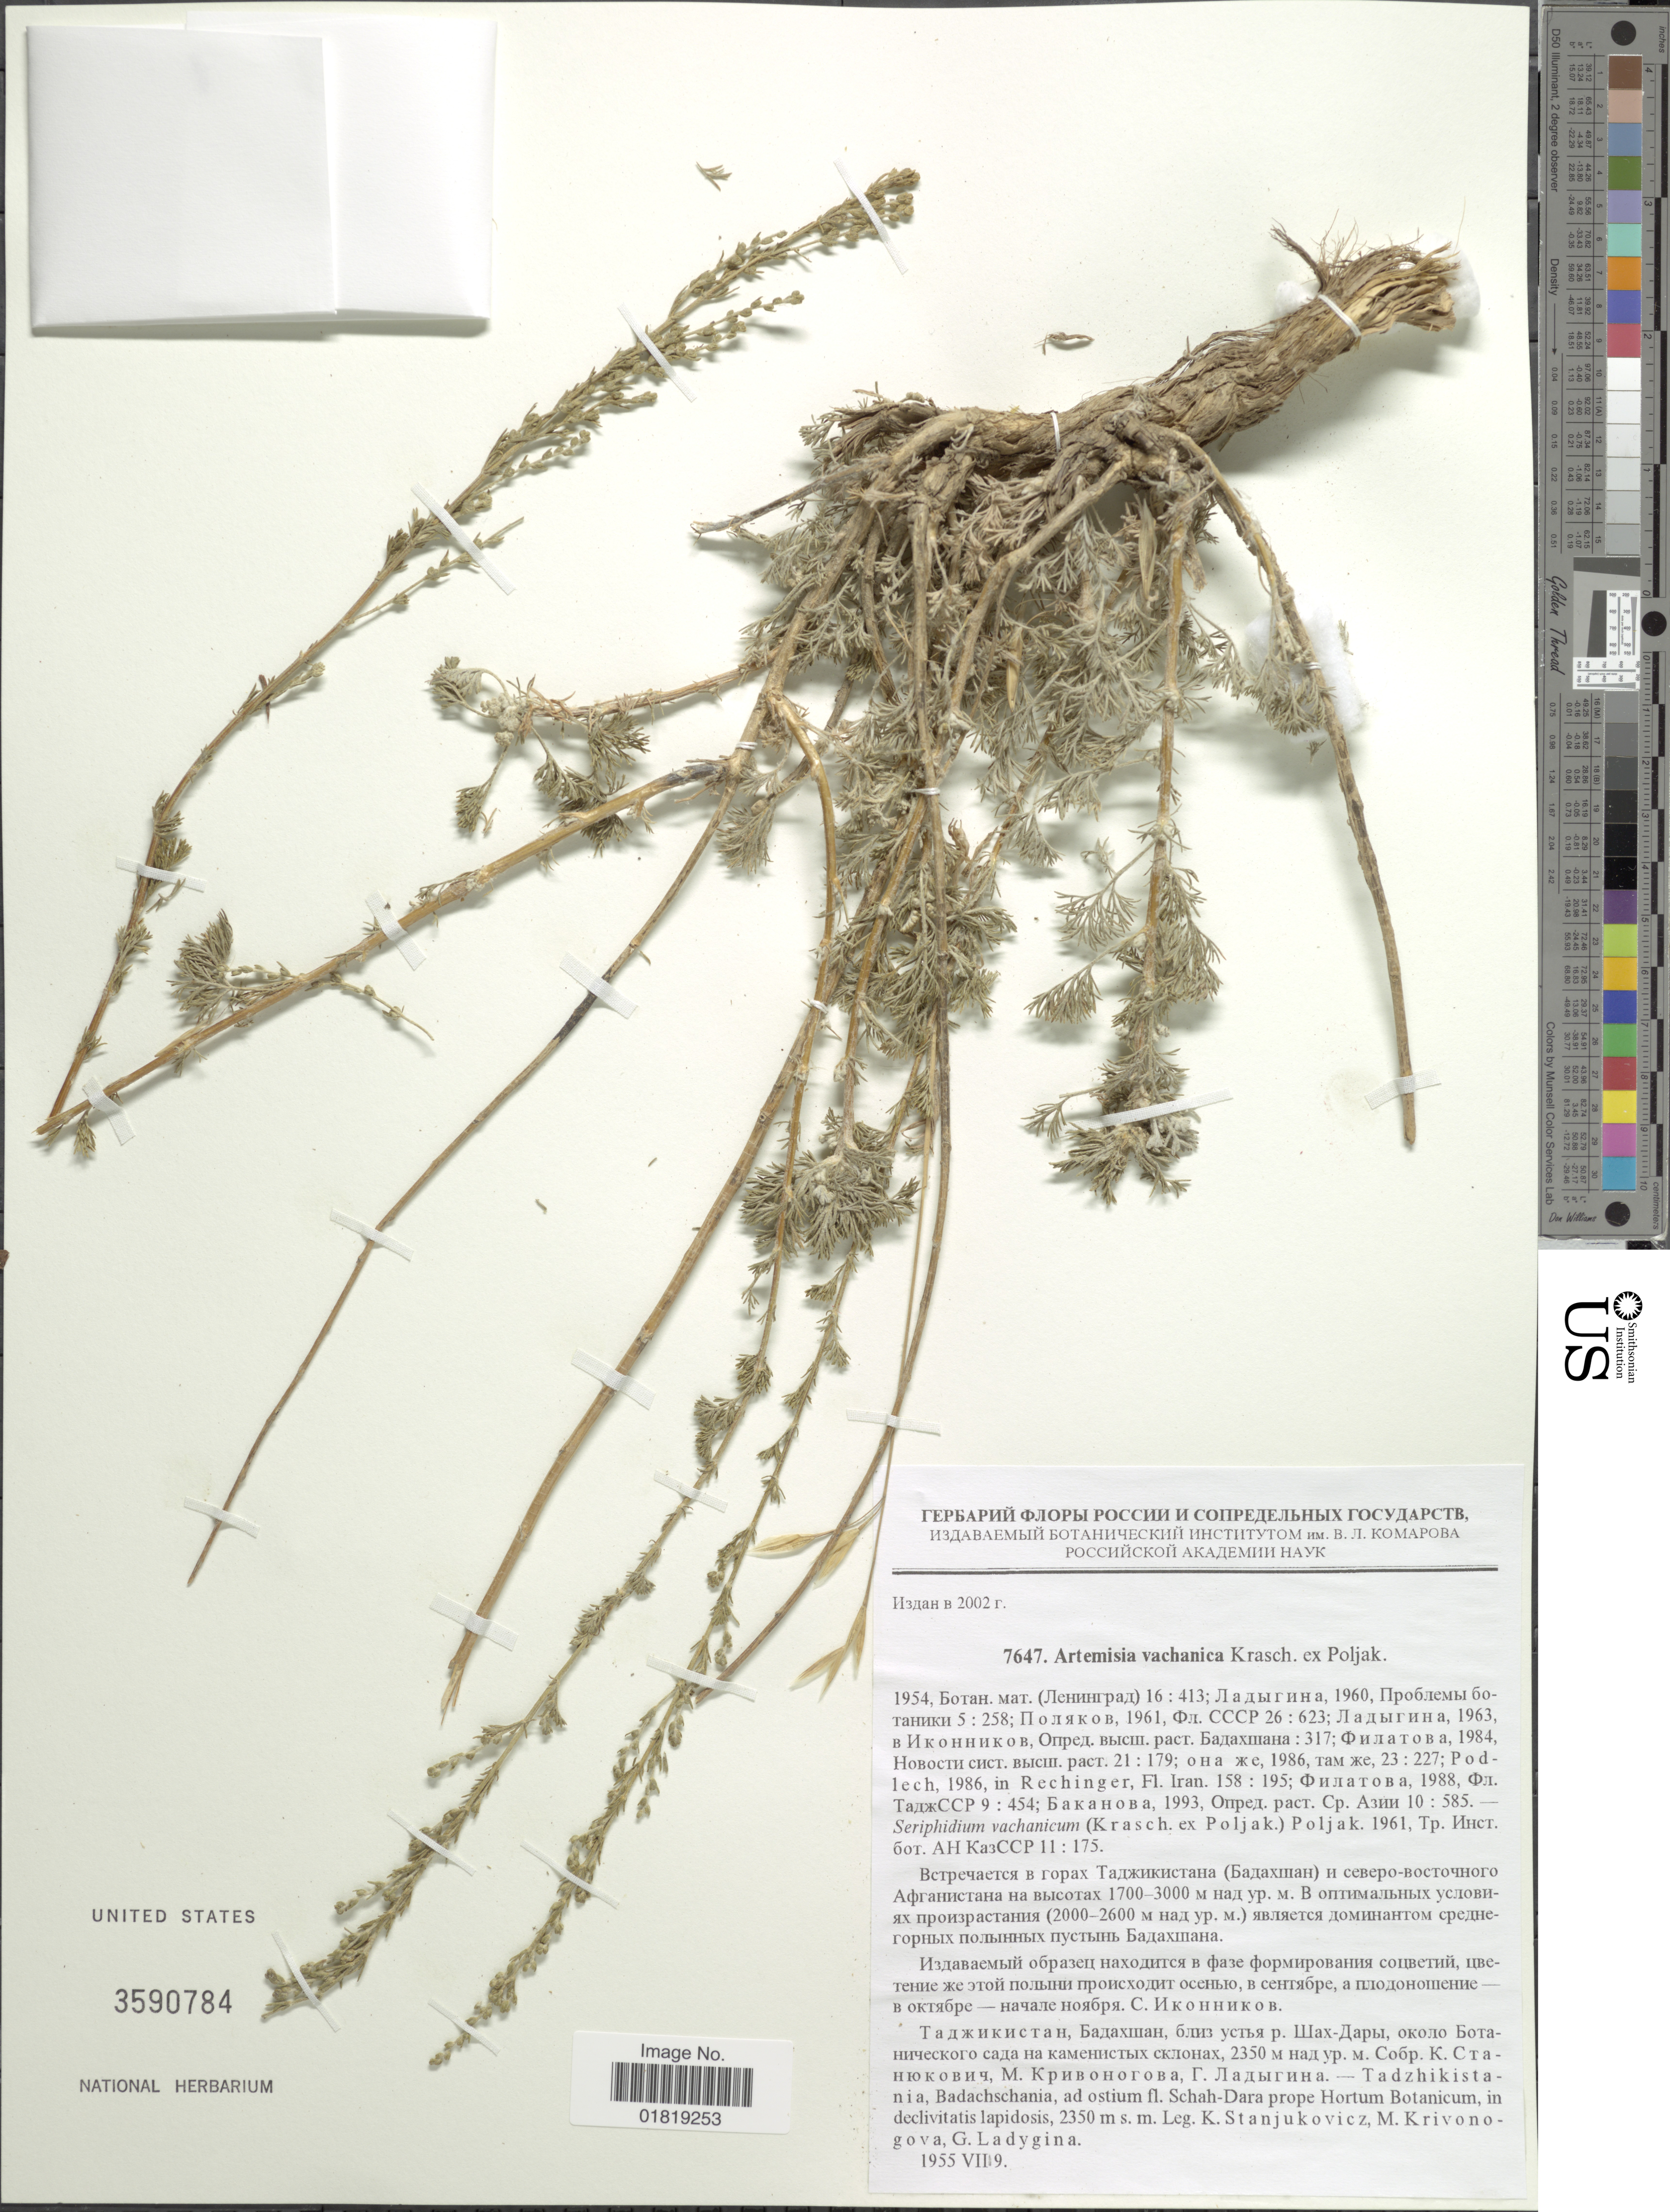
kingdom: Plantae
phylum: Tracheophyta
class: Magnoliopsida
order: Asterales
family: Asteraceae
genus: Artemisia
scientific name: Artemisia vachanica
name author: Krasch. ex Poljakov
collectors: K. Stanjukovicz, M. Krivonogova & G. M. Ladygina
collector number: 7647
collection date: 1955-07-09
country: Tajikistan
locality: Tadzhikistania, Badachschania, ad ostium fl. Schah-Dara prope Hortum Botanicum, in declivitatis lapidosis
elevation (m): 2350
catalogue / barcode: US 3590784